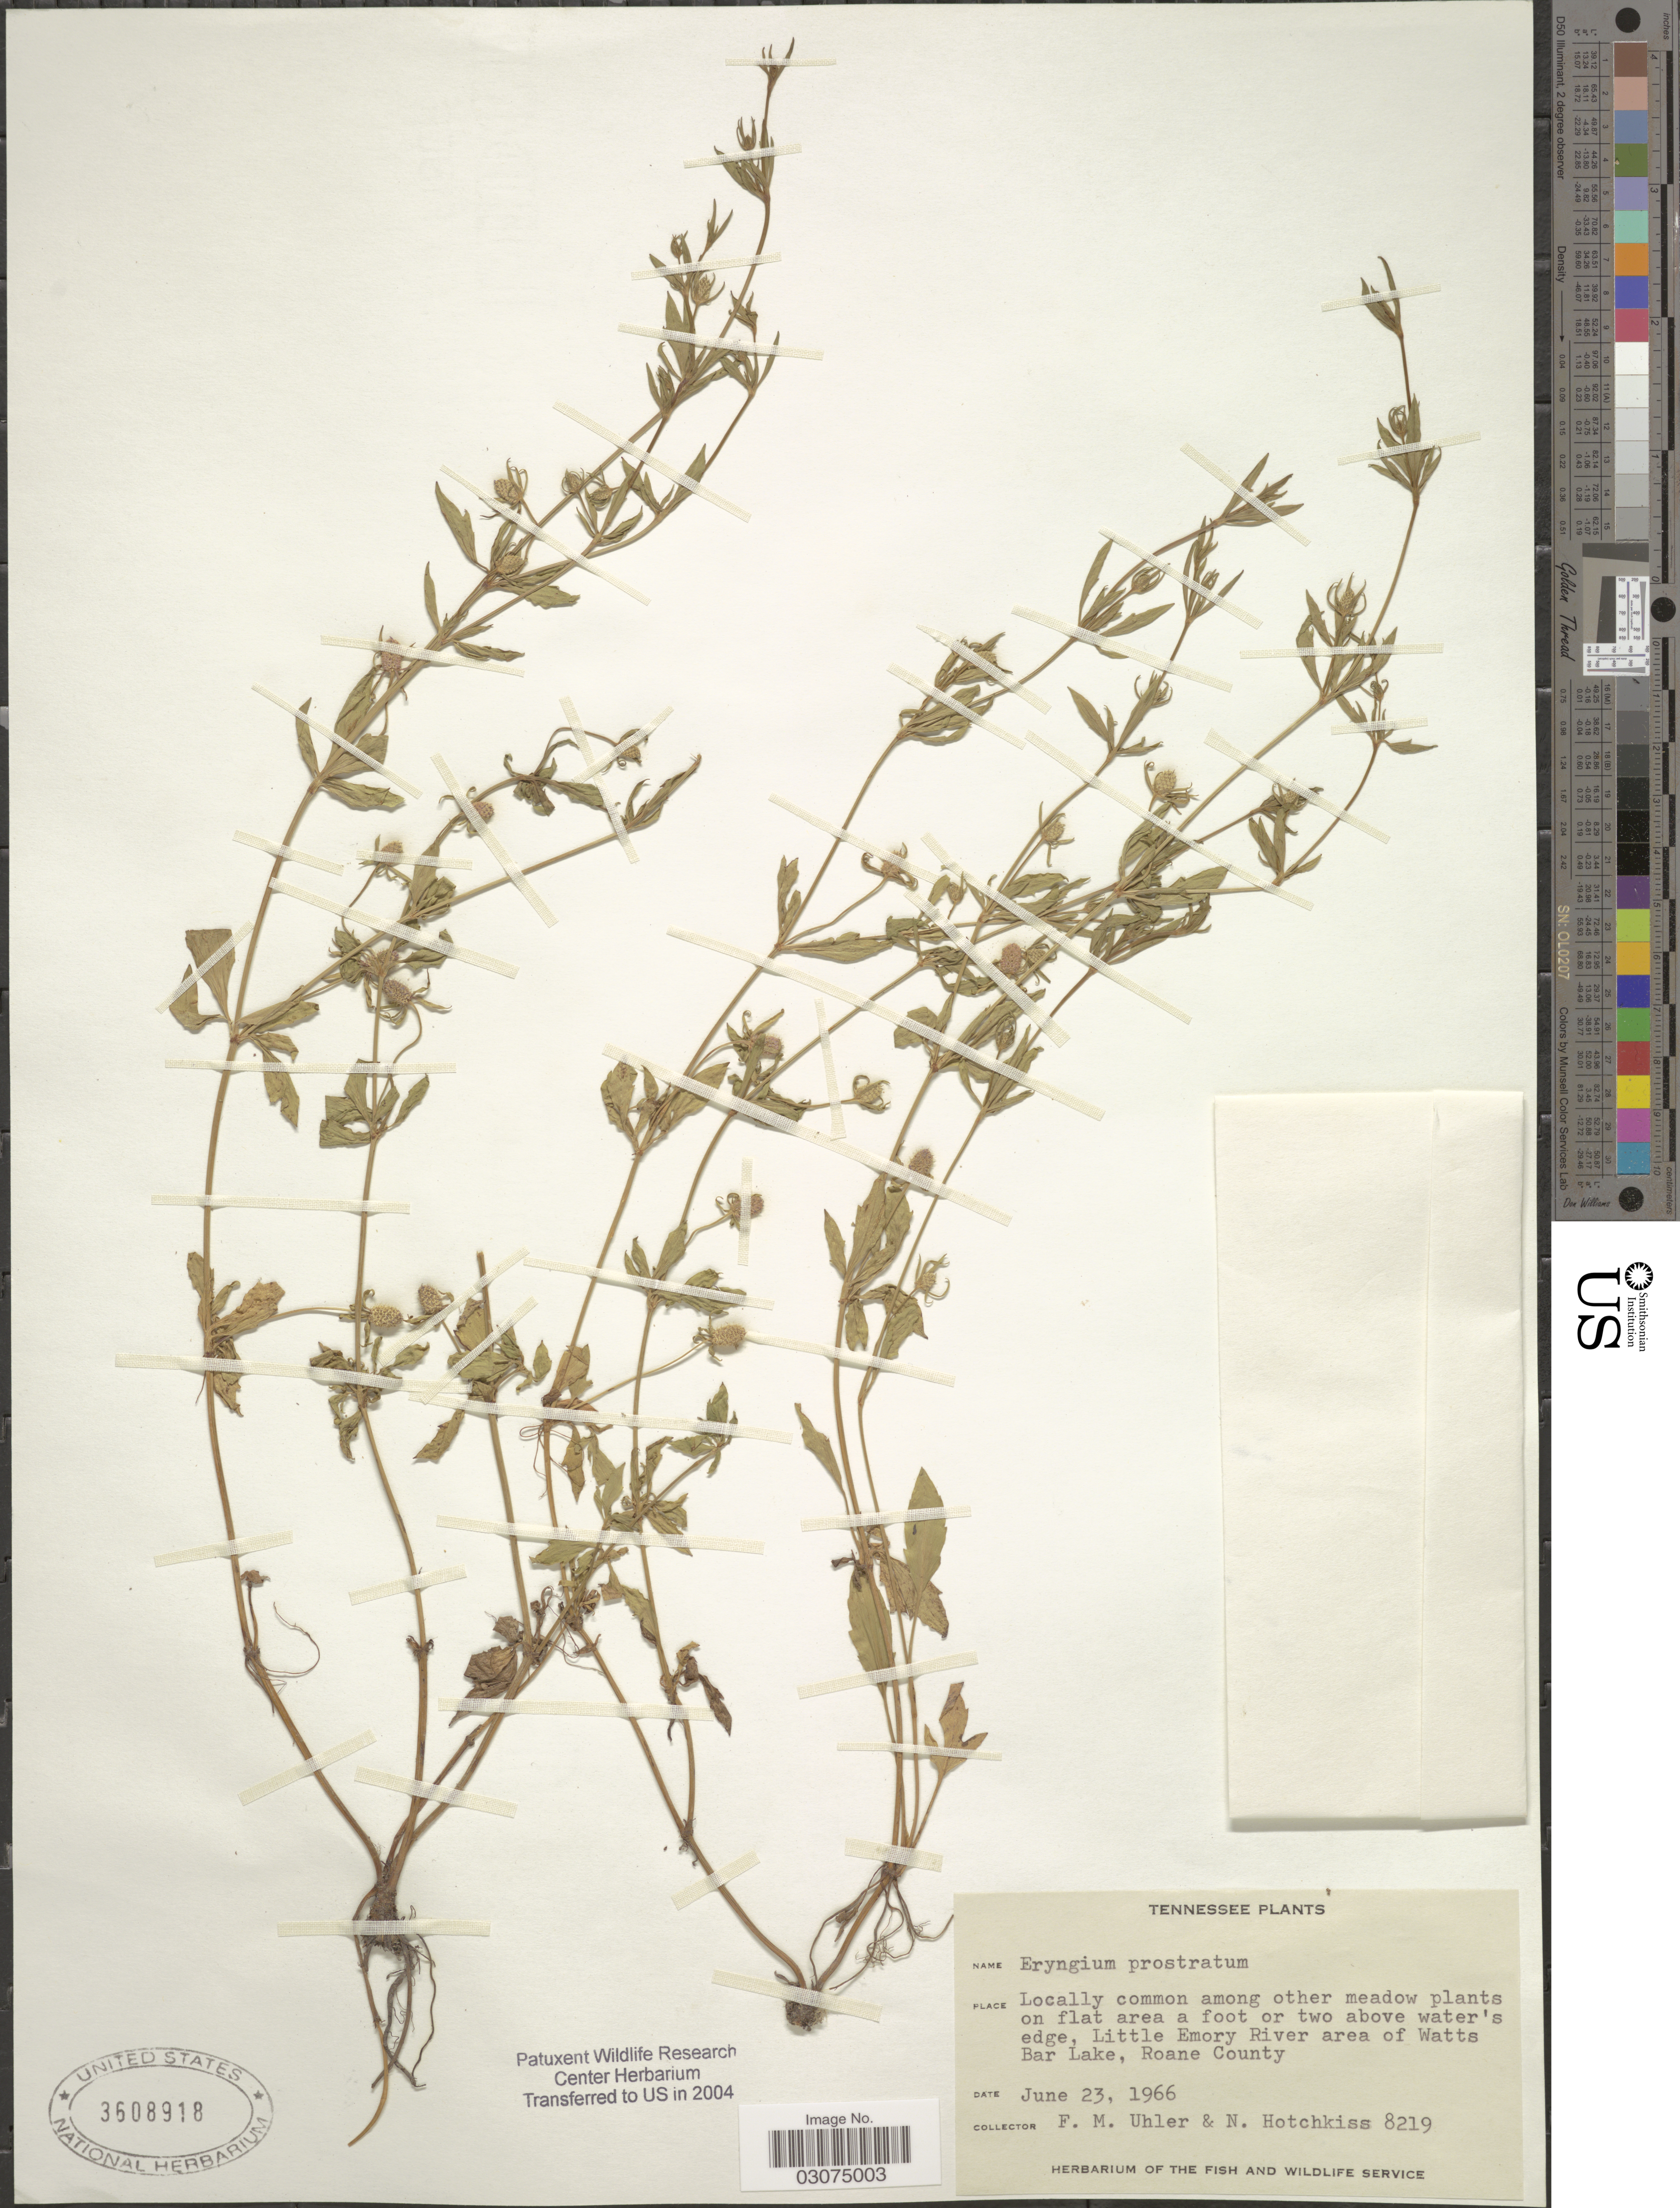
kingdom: Plantae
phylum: Tracheophyta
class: Magnoliopsida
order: Apiales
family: Apiaceae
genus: Eryngium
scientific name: Eryngium prostratum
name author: Nutt. ex DC.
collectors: F. M. Uhler & N. Hotchkiss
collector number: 8219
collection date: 1966-06-23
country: United States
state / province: Tennessee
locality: Little Emory River area of Watts Bar Lake, Roane County.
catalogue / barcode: US 3608918